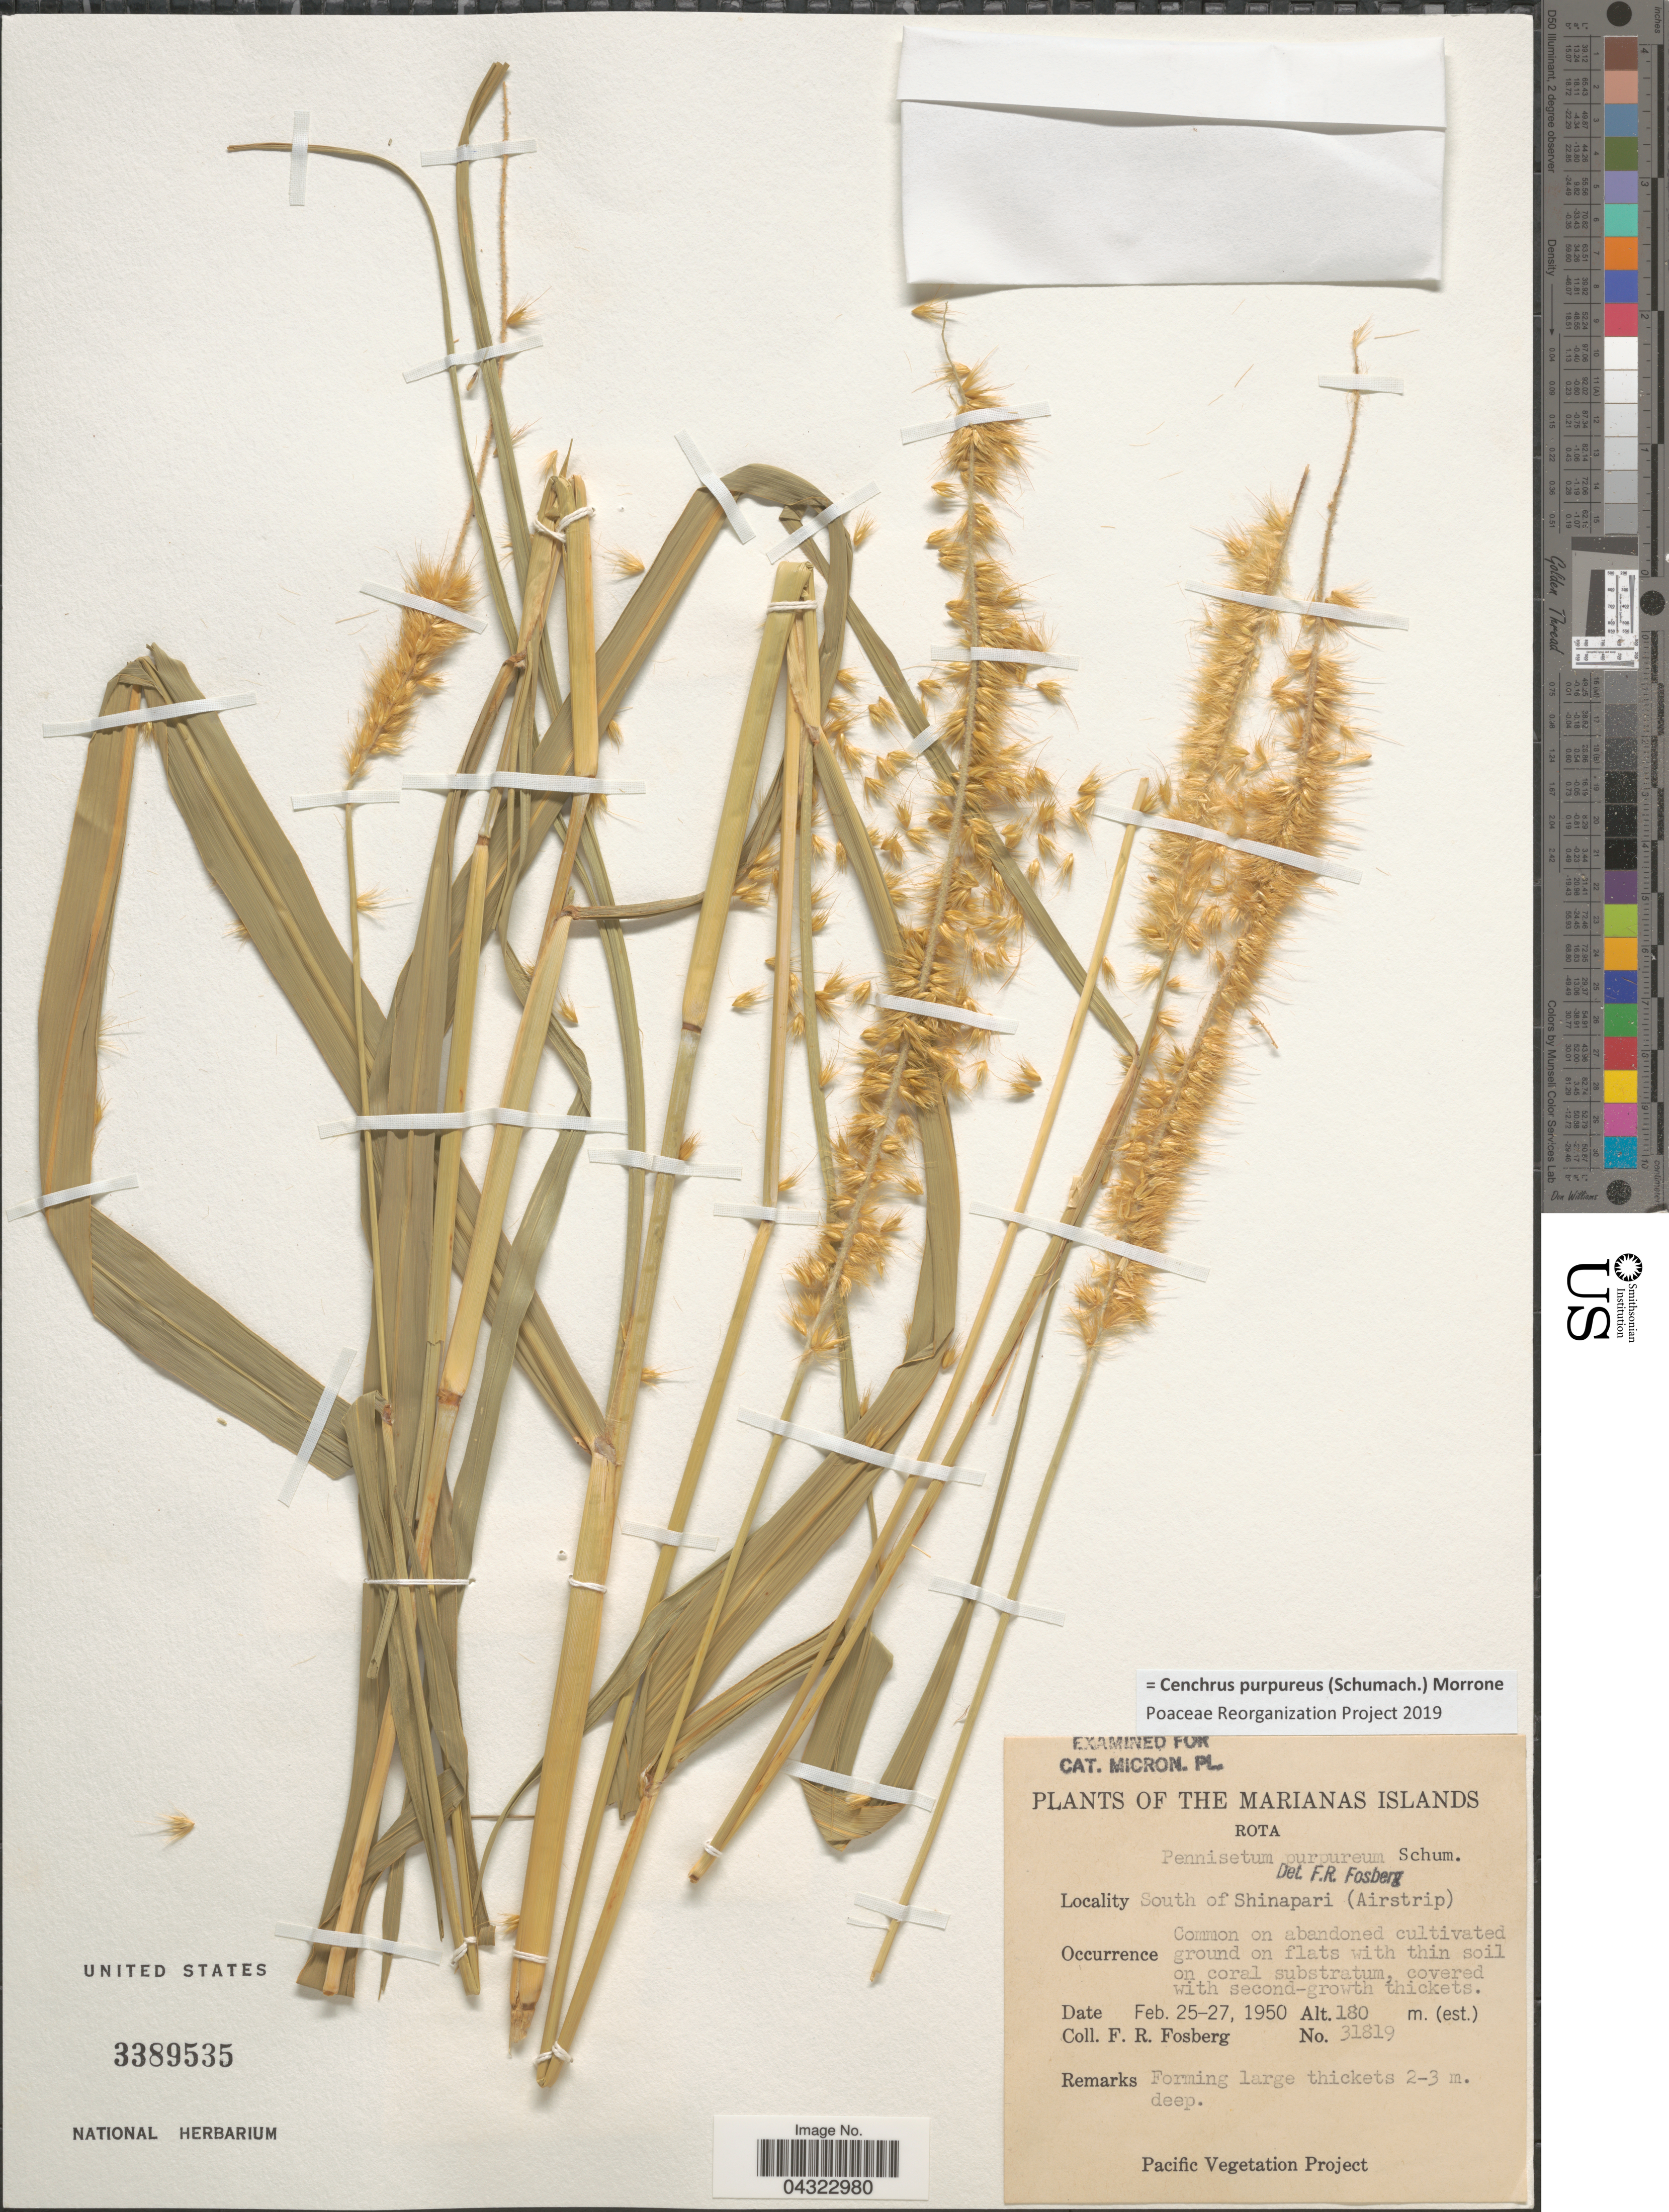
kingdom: Plantae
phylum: Tracheophyta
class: Liliopsida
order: Poales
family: Poaceae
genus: Cenchrus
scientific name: Cenchrus purpureus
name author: (Schumach.) Morrone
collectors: F. R. Fosberg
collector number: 31819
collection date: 1950-02-25/1950-02-27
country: Northern Mariana Islands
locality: The Marianas Islands. Rota. South of Shinapari (Airstrip).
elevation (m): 180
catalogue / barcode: US 3389535